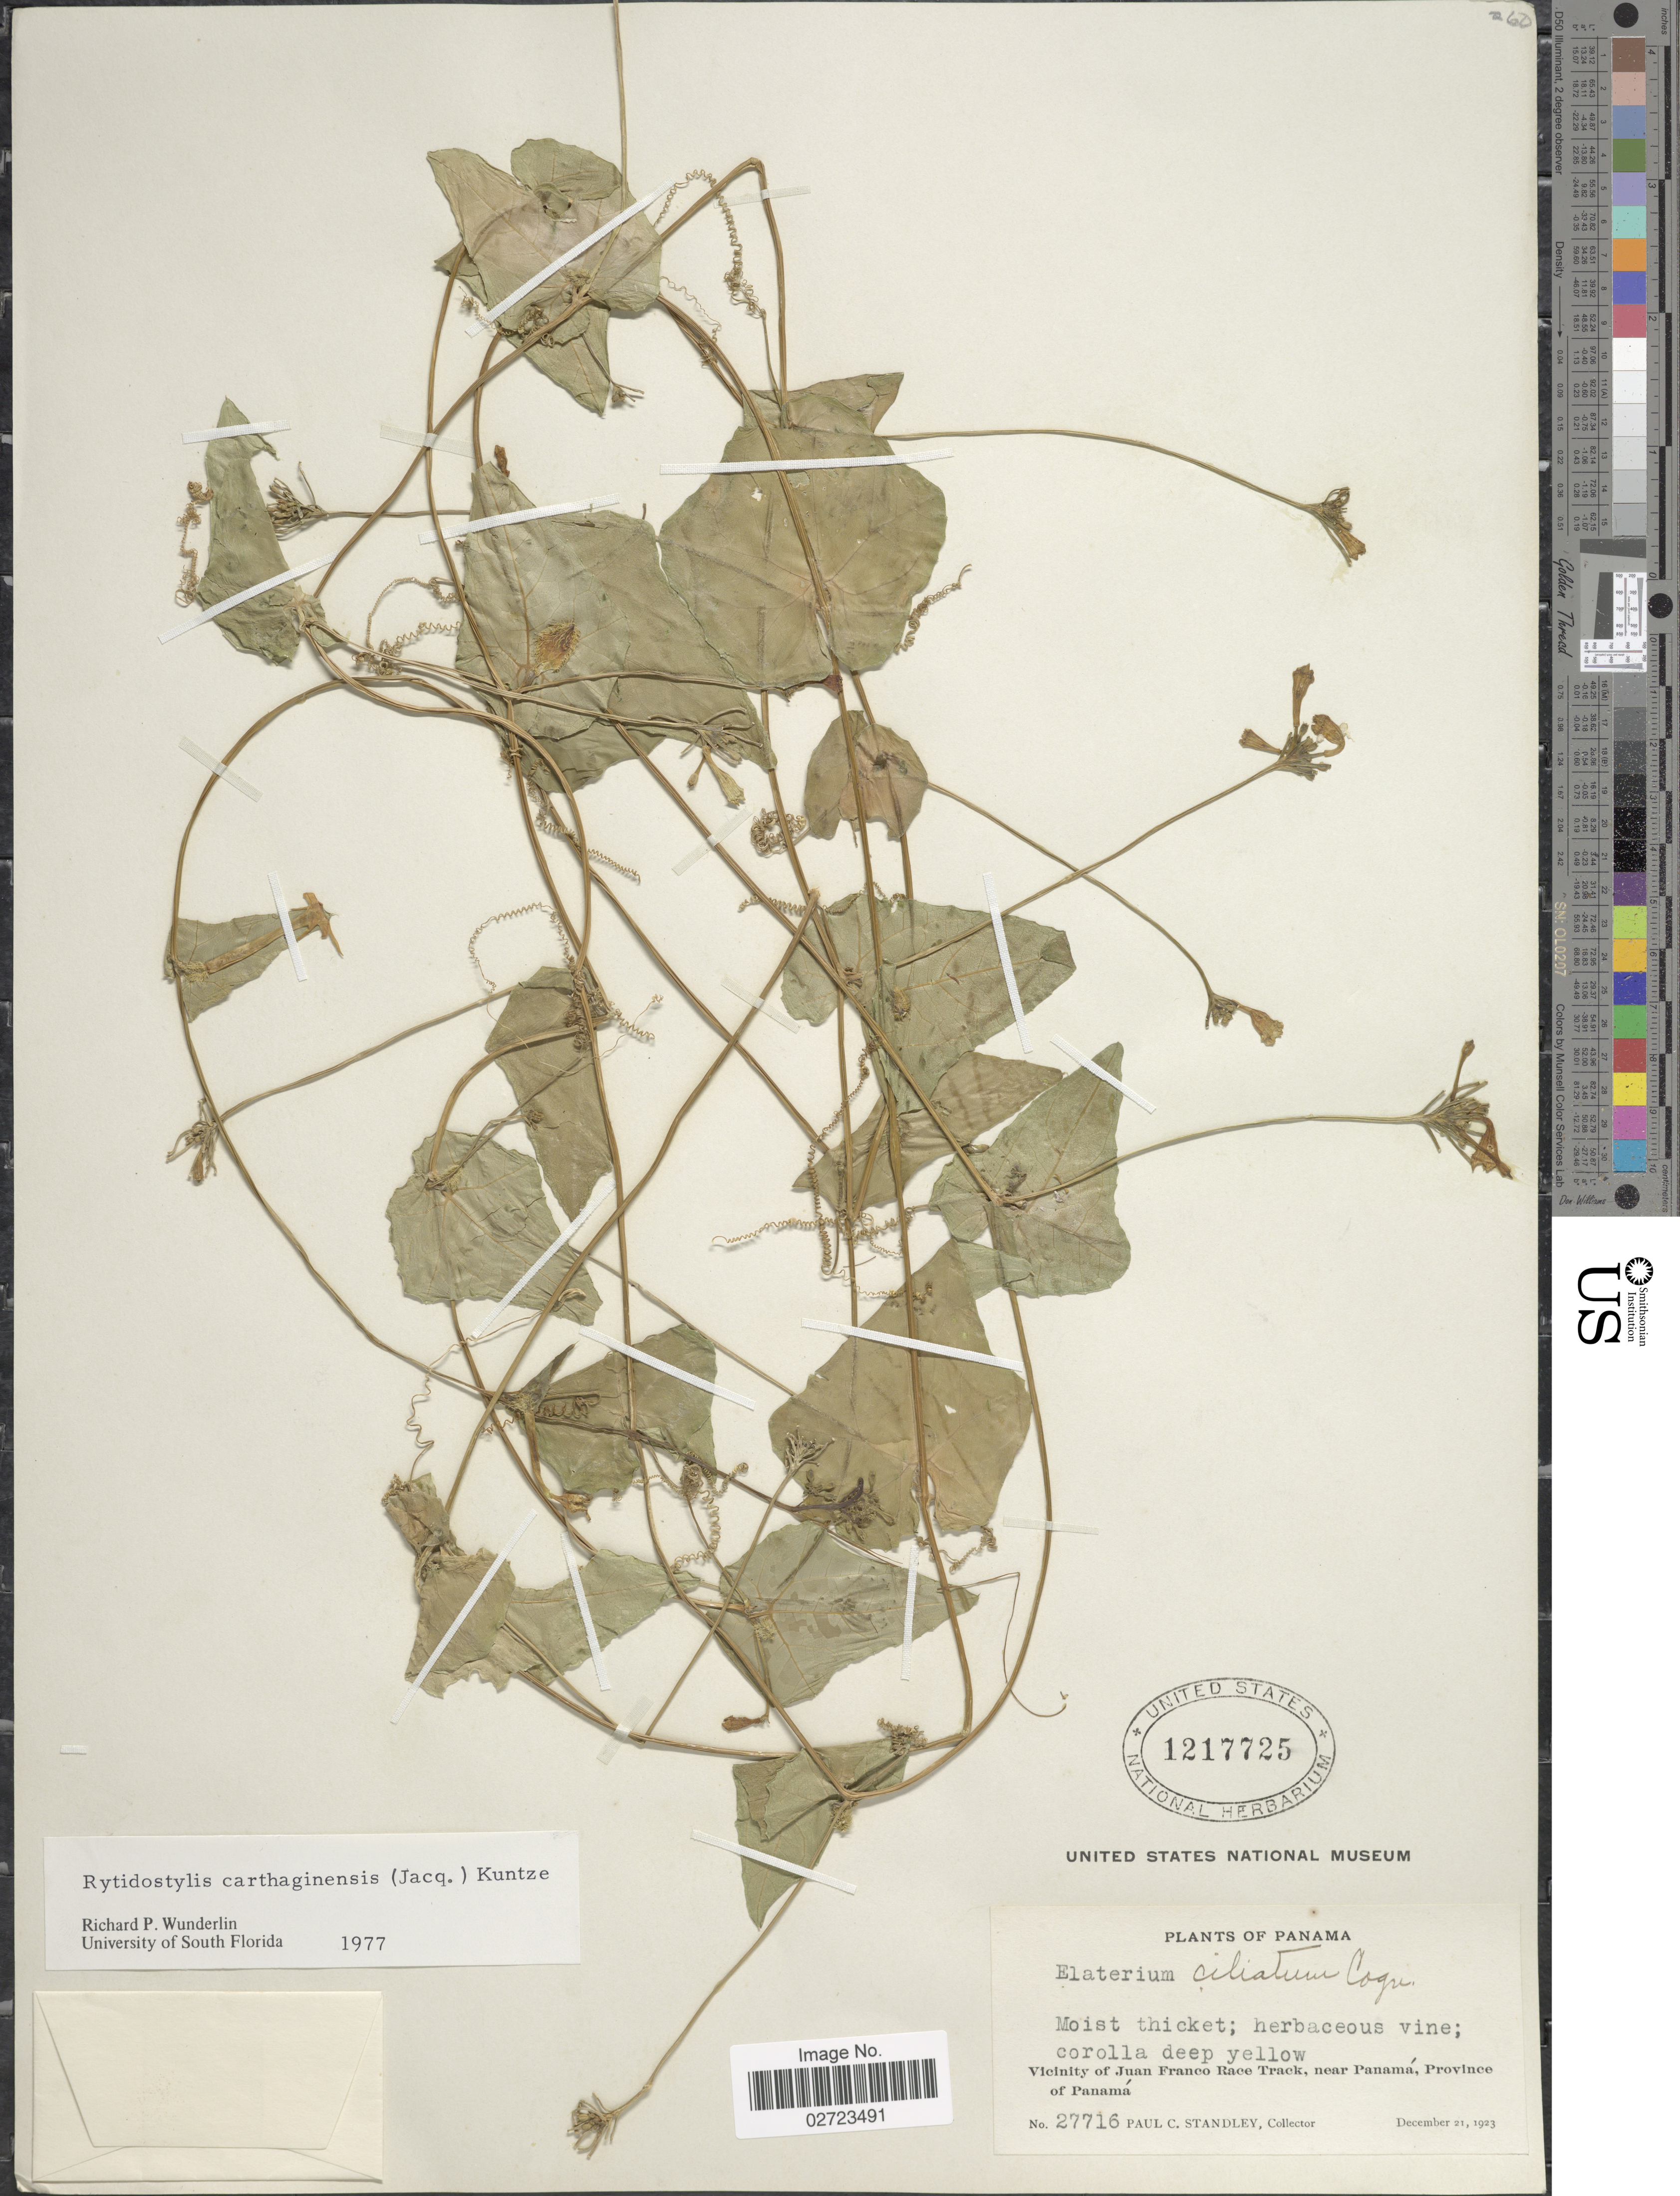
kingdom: Plantae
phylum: Tracheophyta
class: Magnoliopsida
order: Cucurbitales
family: Cucurbitaceae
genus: Cyclanthera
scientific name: Cyclanthera carthagenensis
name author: (Jacq.) H. Schaef. & S.S. Renner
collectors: P. C. Standley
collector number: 27716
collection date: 1923-12-21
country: Panama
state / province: Panamá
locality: Moist thicket, Vicinity of Juan Franco Race Track, near Panama.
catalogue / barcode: US 1217725